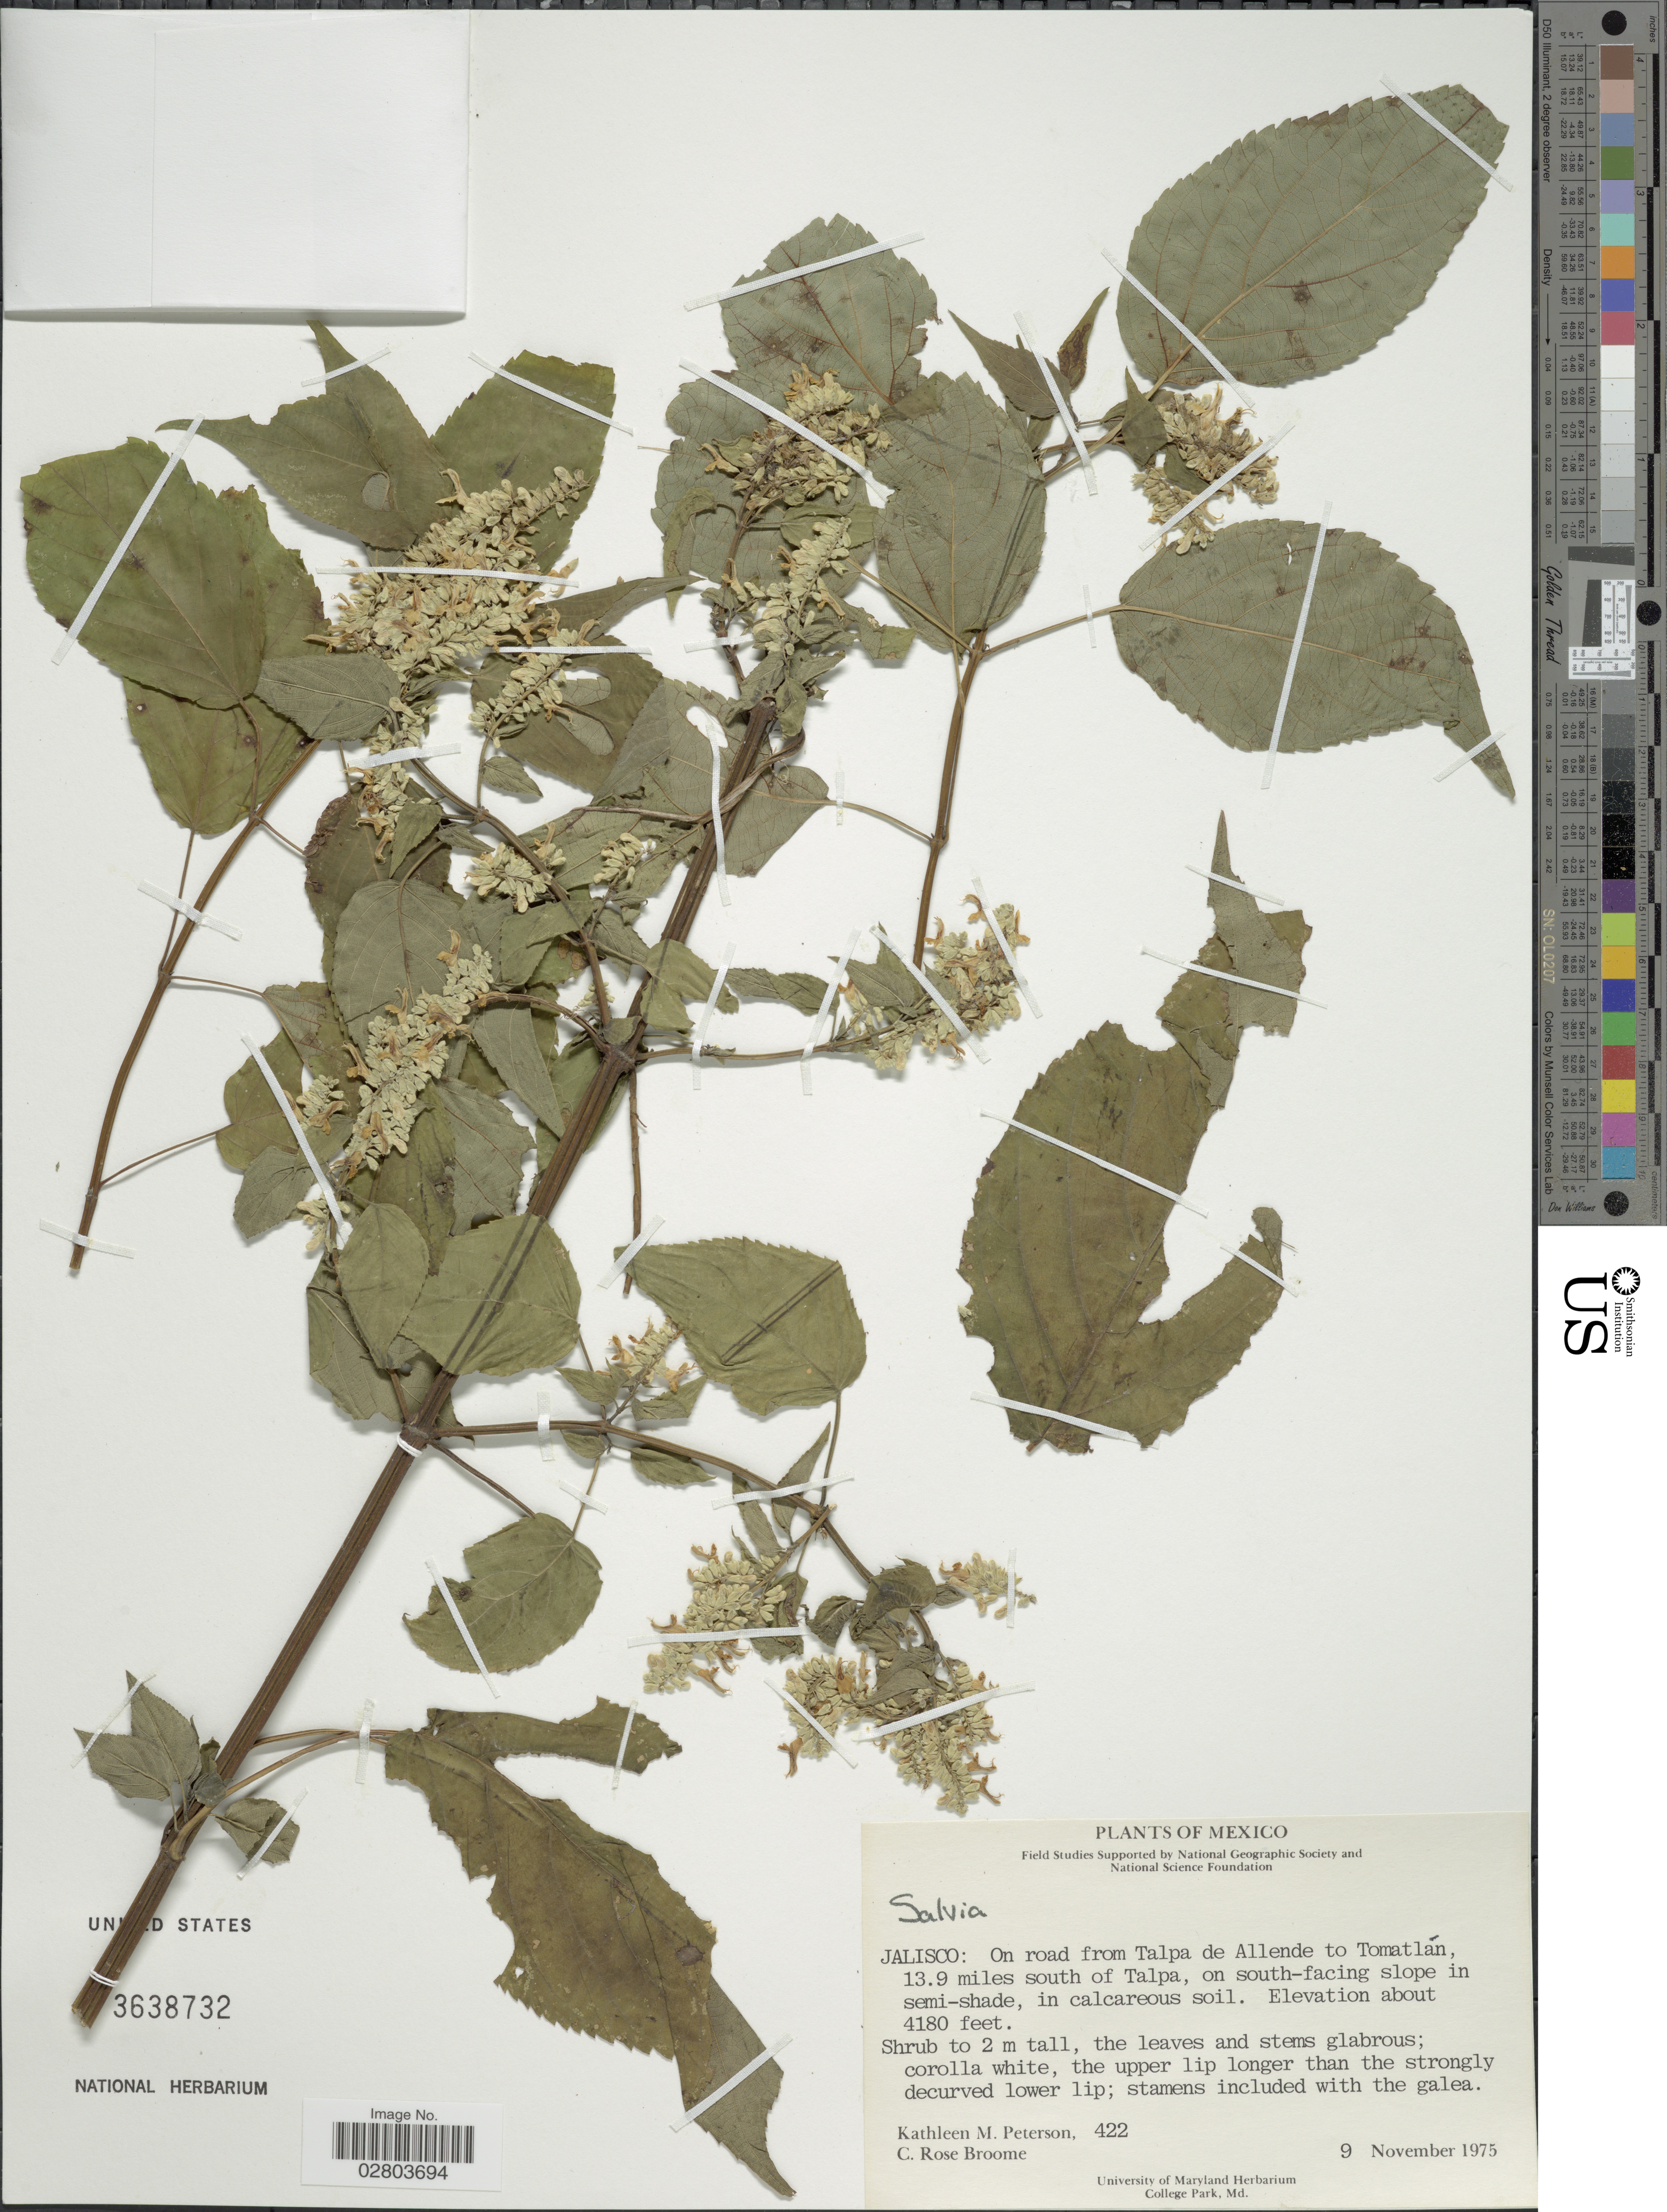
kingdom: Plantae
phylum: Tracheophyta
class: Magnoliopsida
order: Lamiales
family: Lamiaceae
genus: Salvia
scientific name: Salvia sp.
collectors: K. Peterson & C. R. Broome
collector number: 422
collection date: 1975-11-09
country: Mexico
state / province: Jalisco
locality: Jalisco: On road from Talpa de Allende to Tomatlán, 13.9 miles south of Talpa, on south-facing slope in semi-shade.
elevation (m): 1274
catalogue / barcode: US 3638732